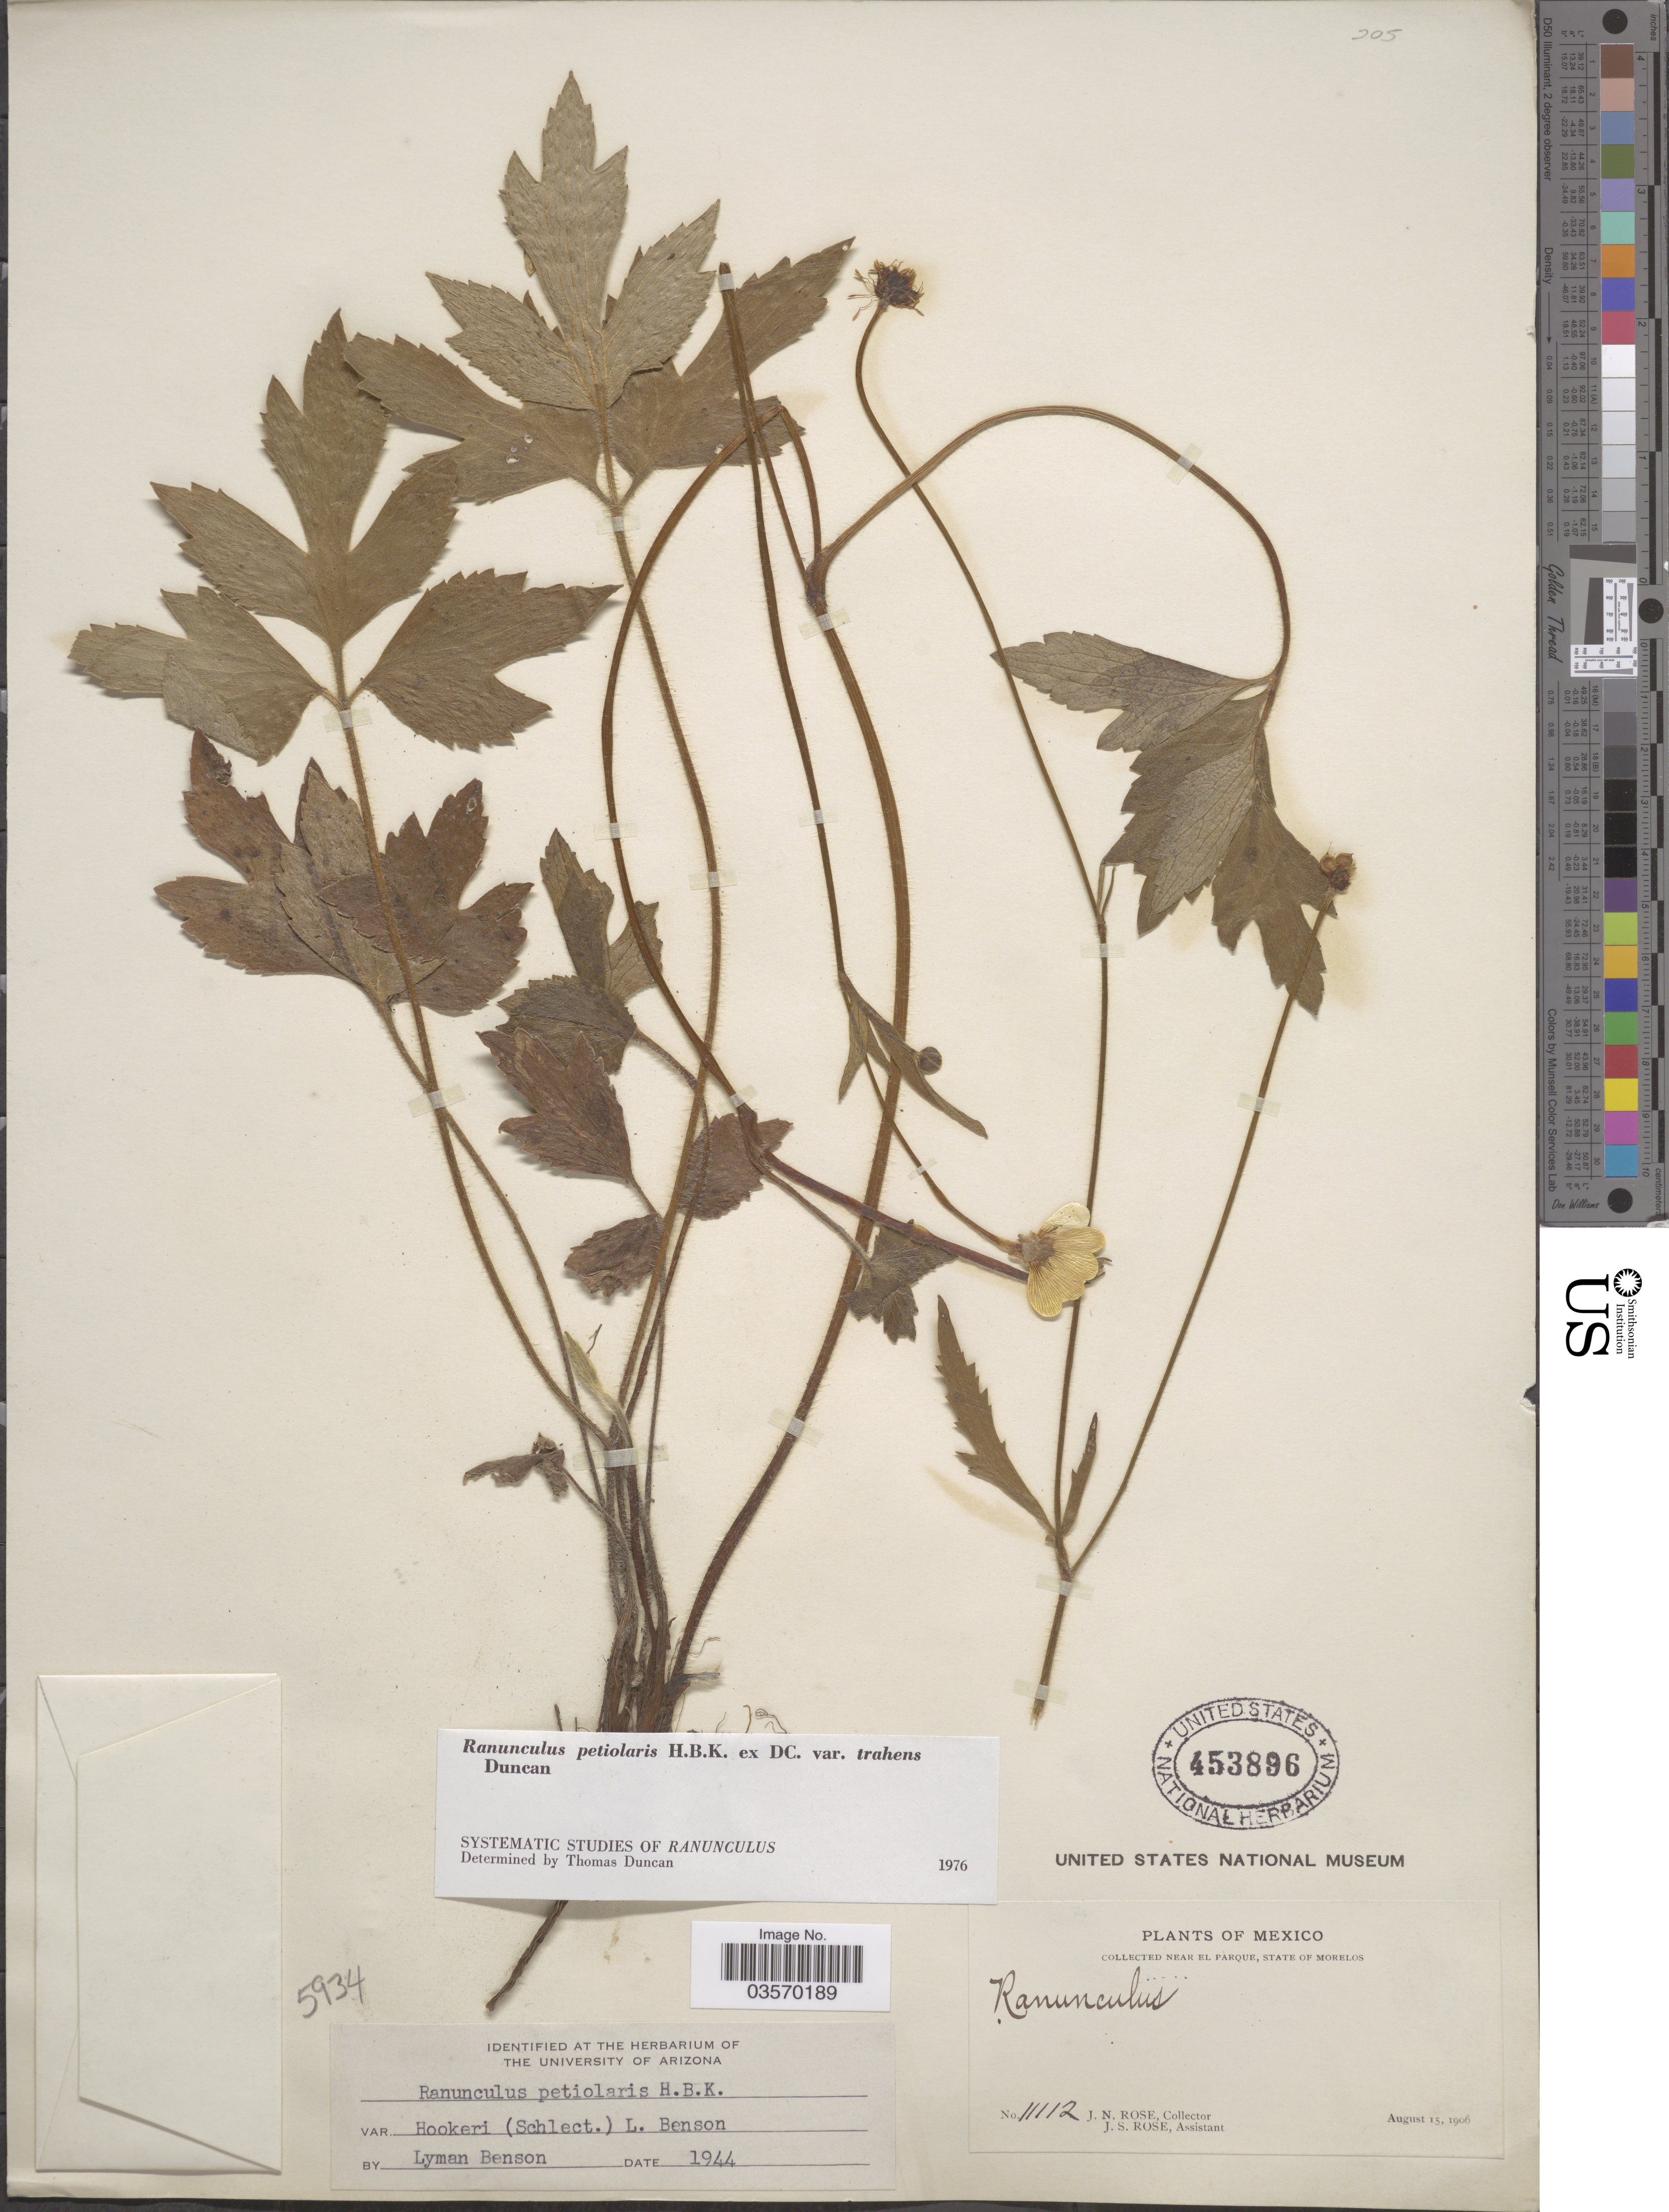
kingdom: Plantae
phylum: Tracheophyta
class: Magnoliopsida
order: Ranunculales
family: Ranunculaceae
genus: Ranunculus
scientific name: Ranunculus petiolaris var. trahens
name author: Kunth ex DC.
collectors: J. N. Rose & J. S. Rose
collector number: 11112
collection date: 1906-08-15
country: Mexico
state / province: Morelos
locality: Near El Parque.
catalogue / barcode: US 453896